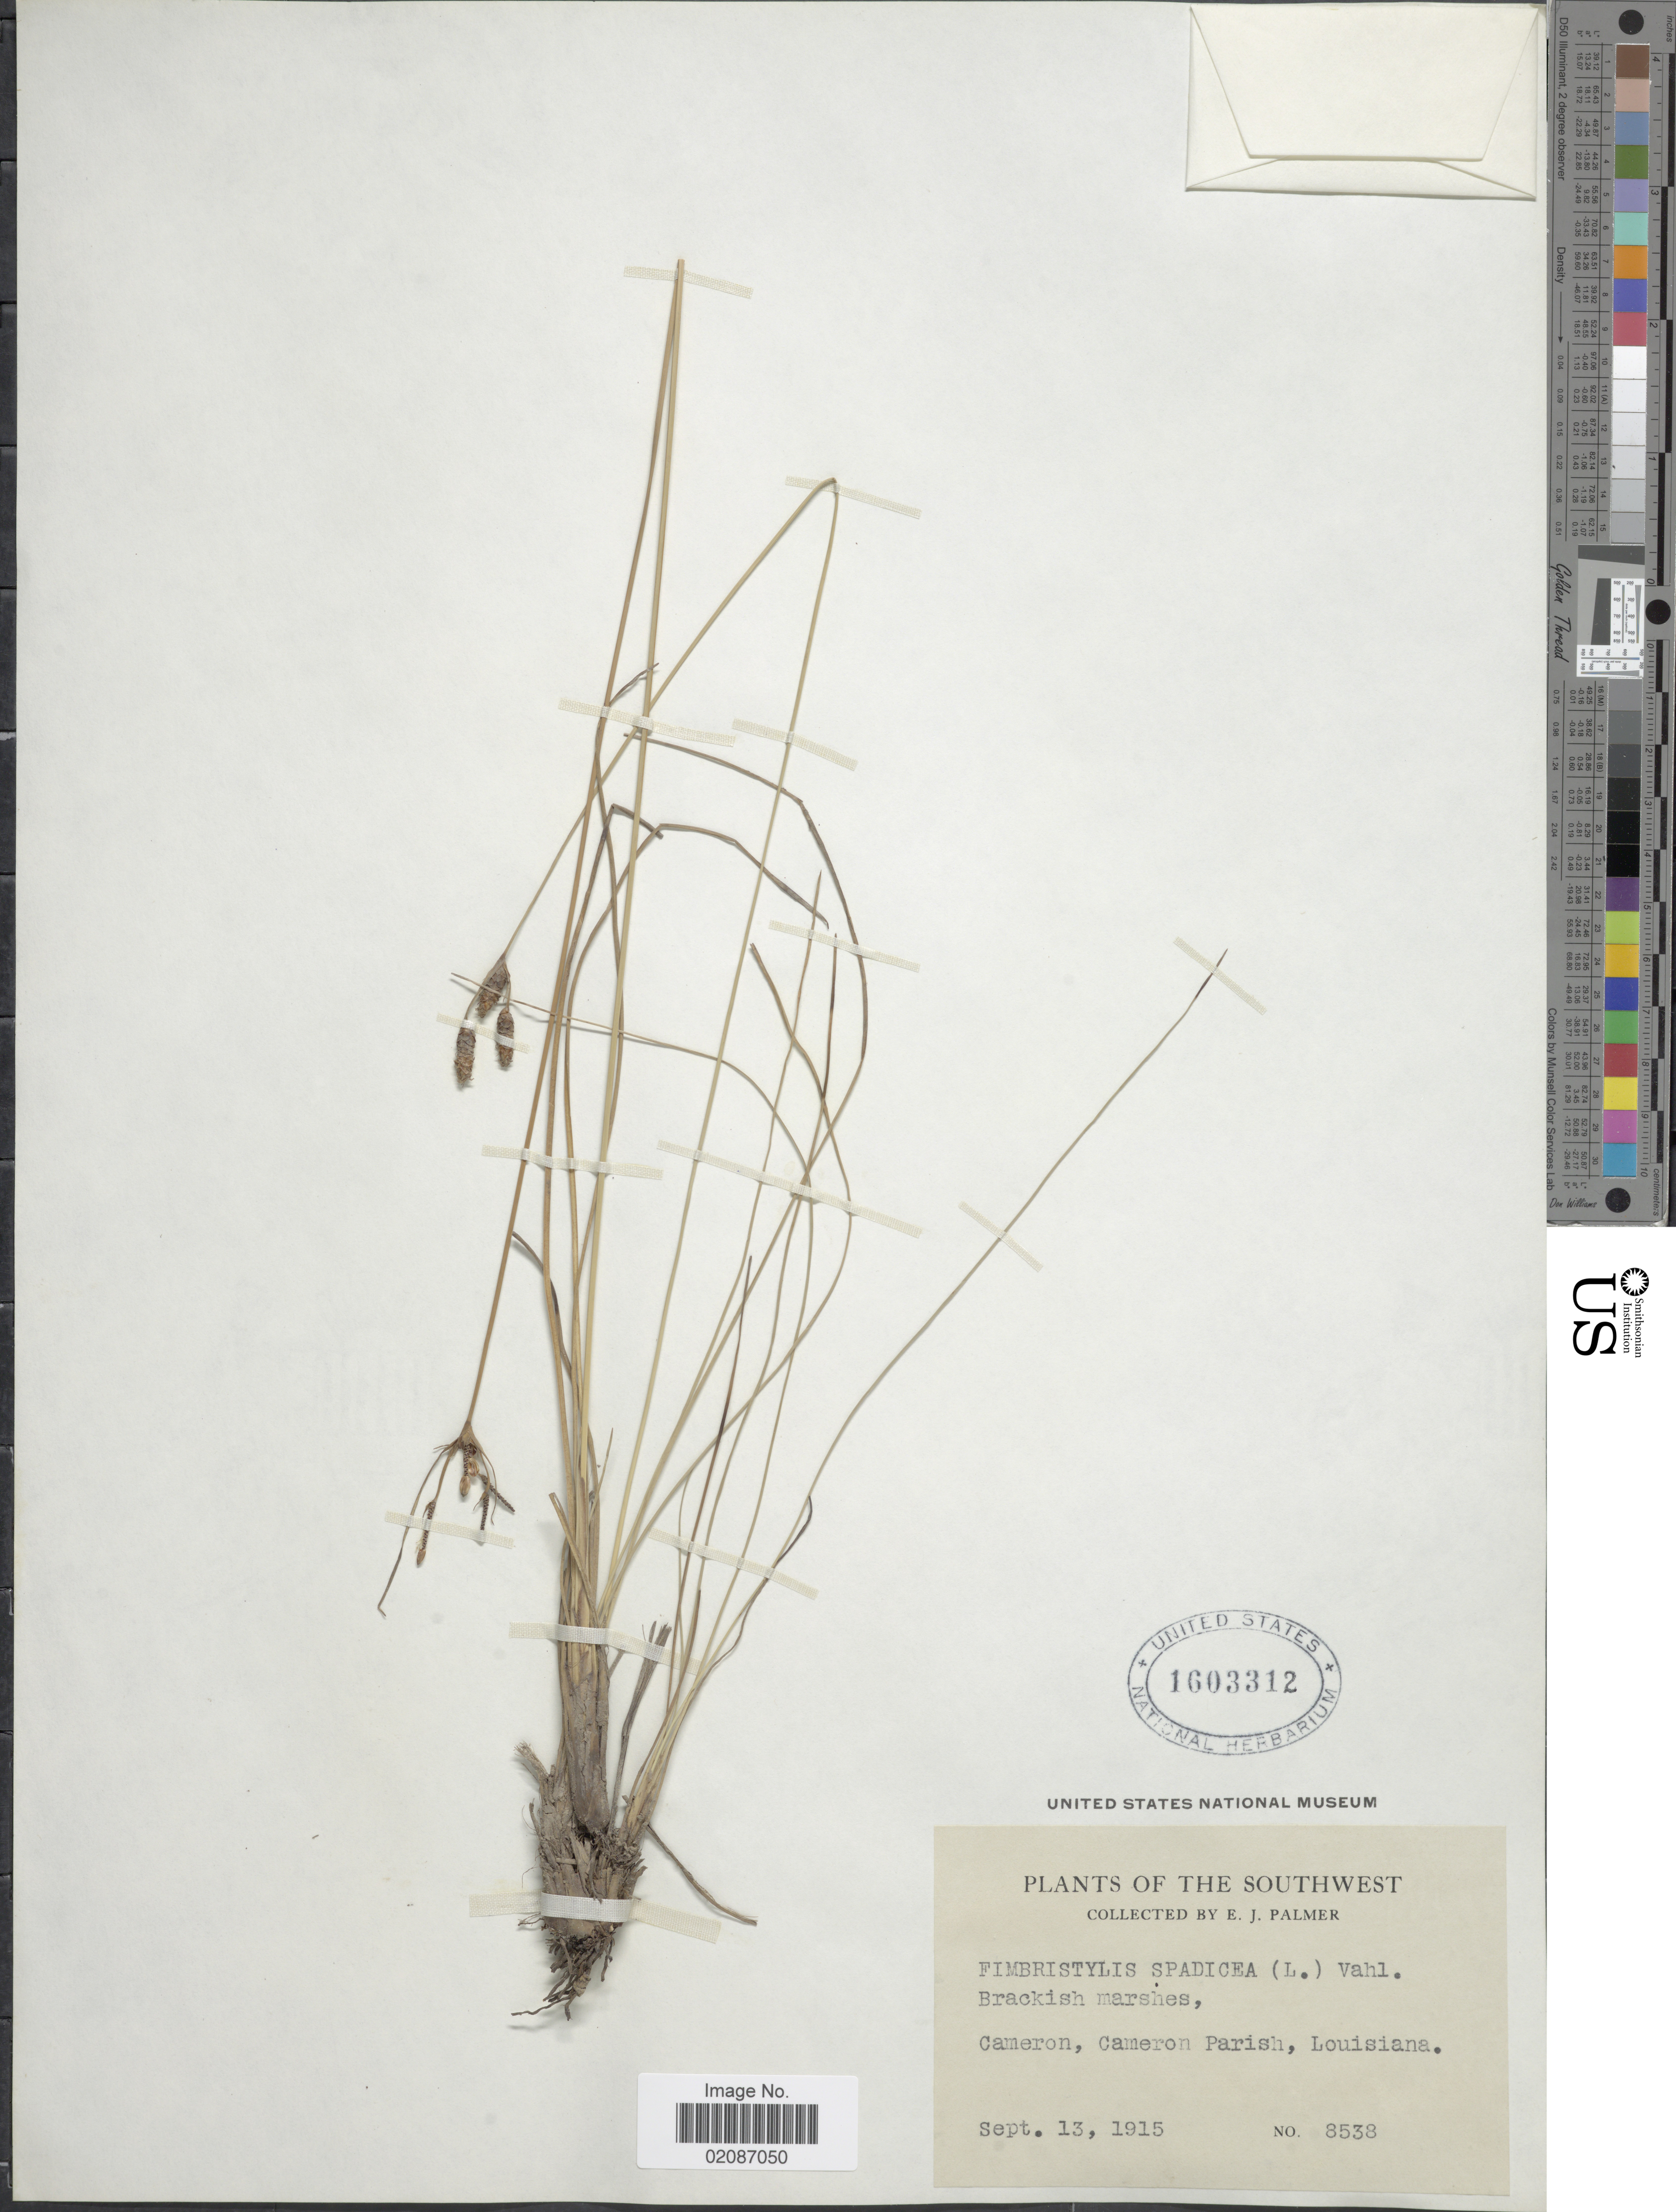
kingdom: Plantae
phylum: Tracheophyta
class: Liliopsida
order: Poales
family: Cyperaceae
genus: Fimbristylis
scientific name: Fimbristylis spadicea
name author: (L.) Vahl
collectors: E. J. Palmer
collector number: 8538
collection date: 1915-09-13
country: United States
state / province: Louisiana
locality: The Southwest, Cameron, Cameron Parish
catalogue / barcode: US 1603312